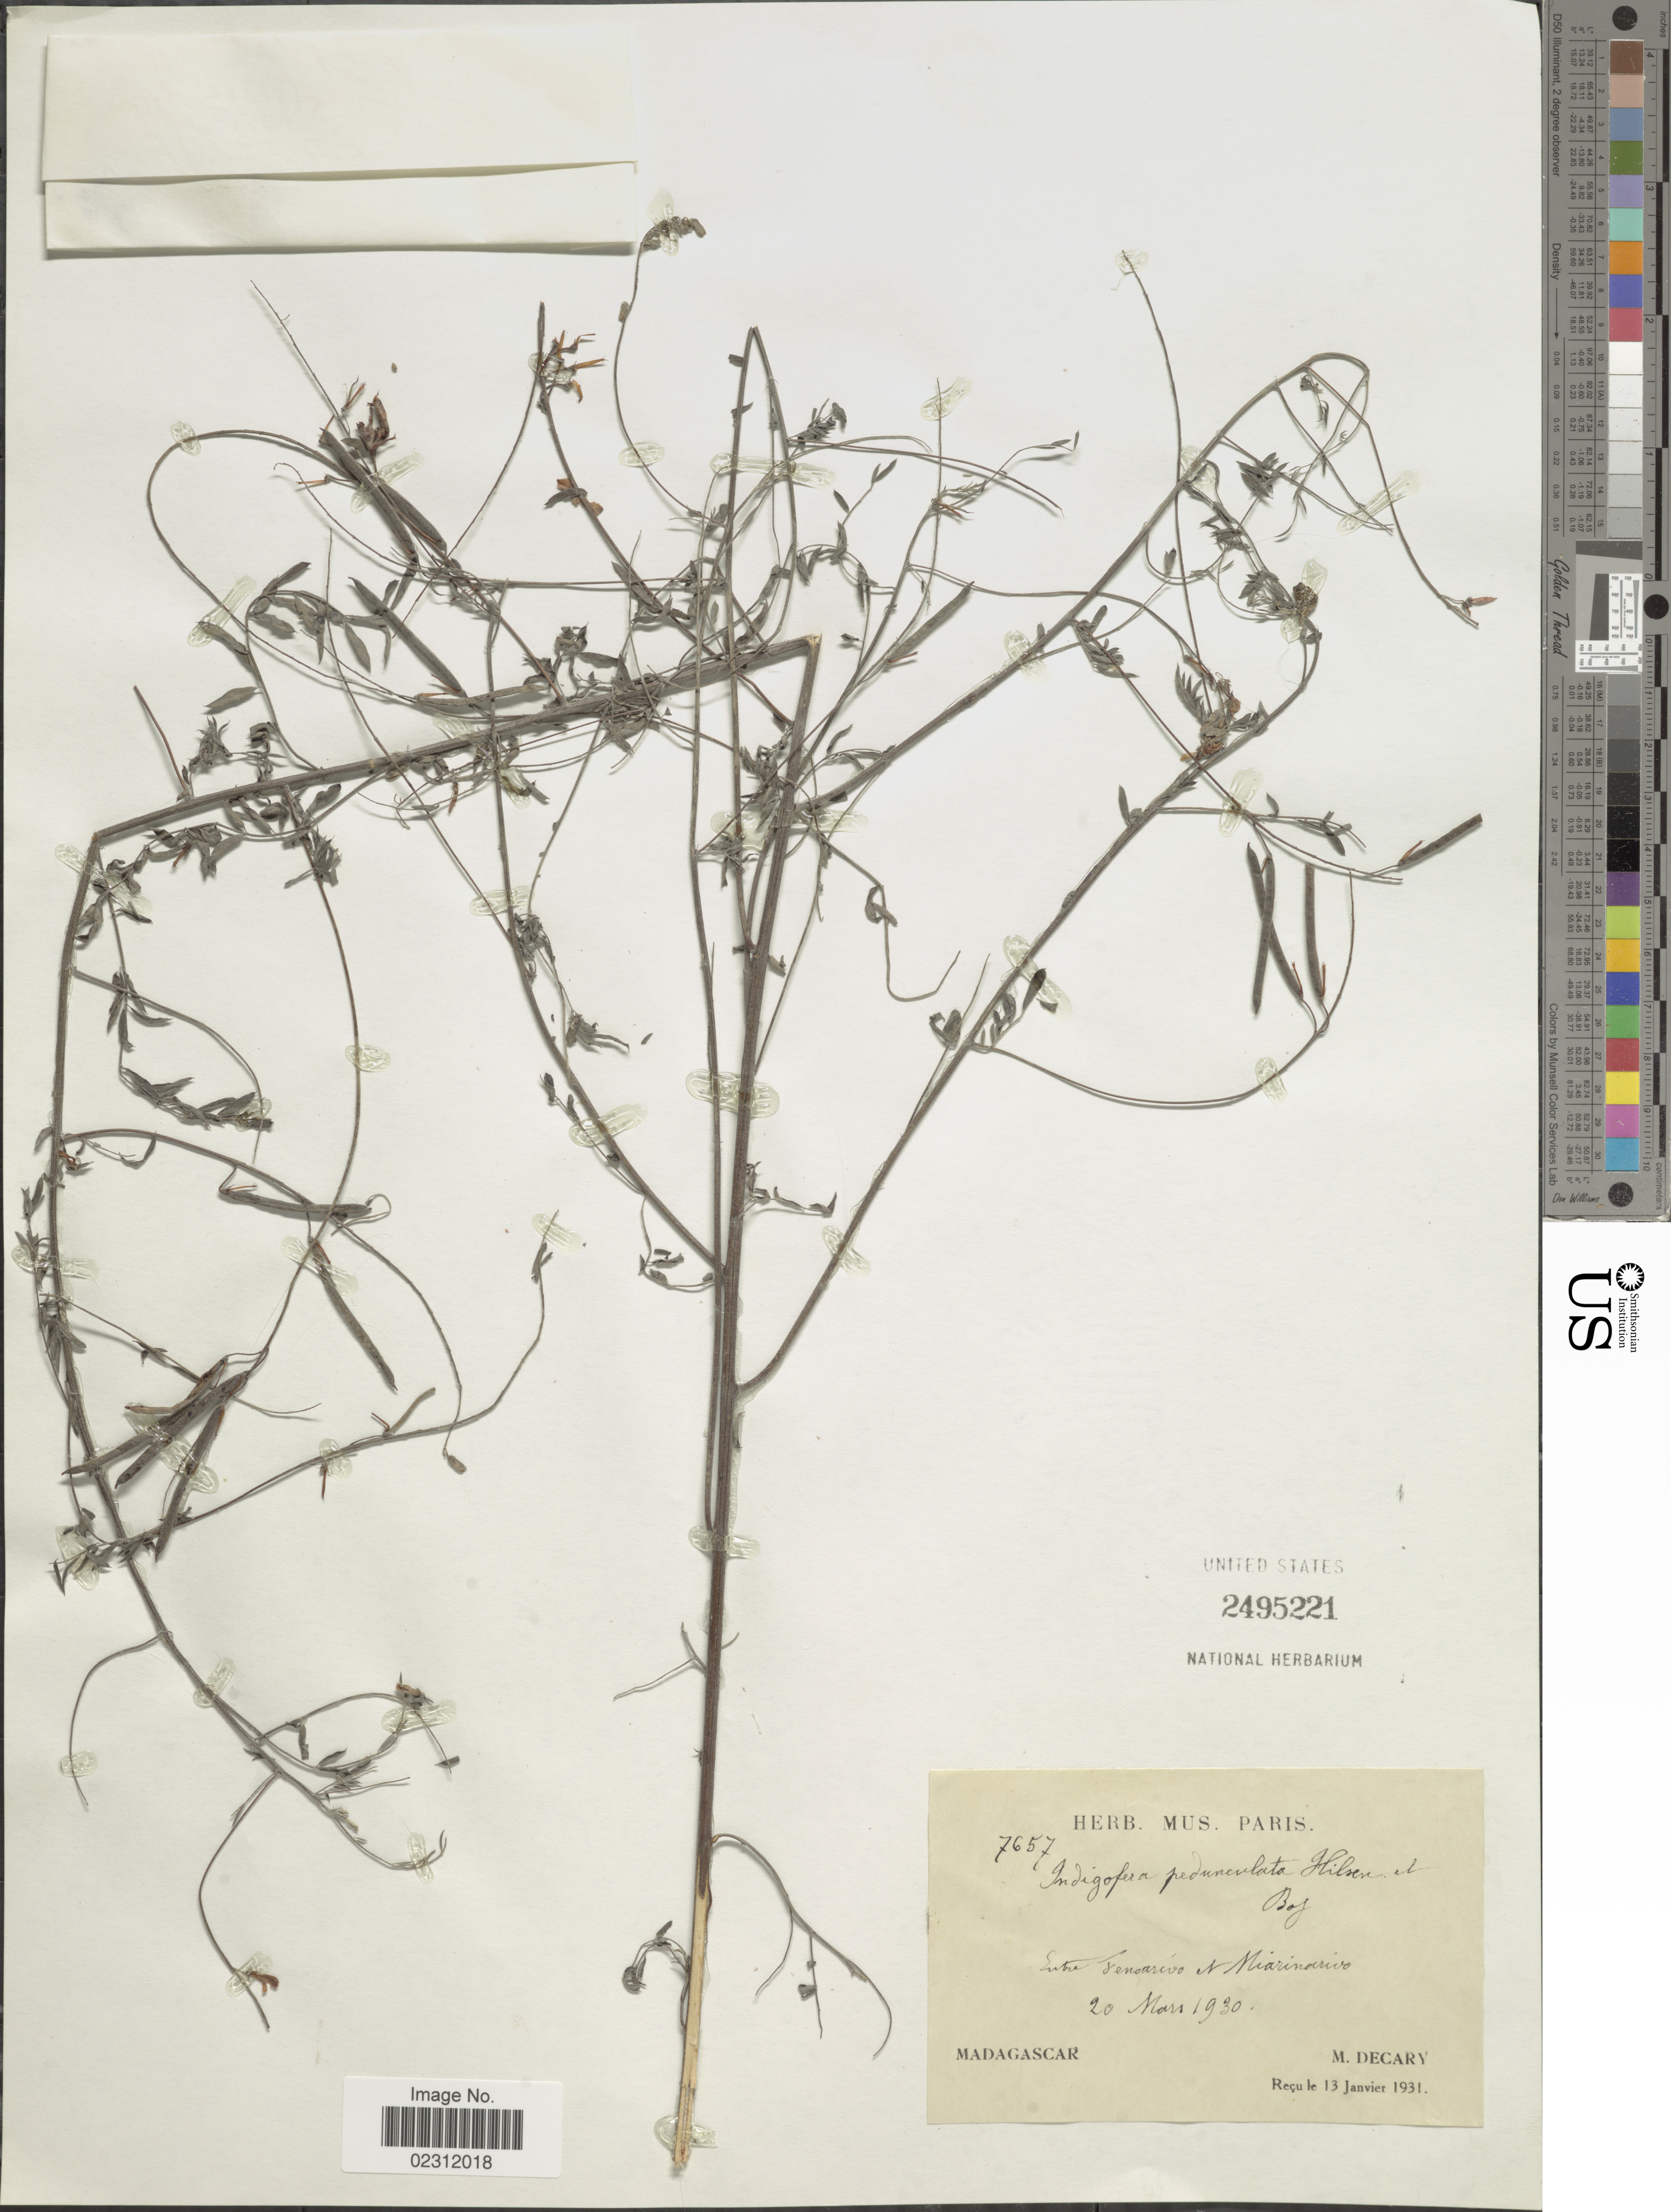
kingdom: Plantae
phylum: Tracheophyta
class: Magnoliopsida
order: Fabales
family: Fabaceae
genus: Indigofera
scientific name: Indigofera pedunculata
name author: Baker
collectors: R. Decary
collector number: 7657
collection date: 1930-03-20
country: Madagascar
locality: Entre Fenoarivo et Miarinarivo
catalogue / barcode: US 2495221